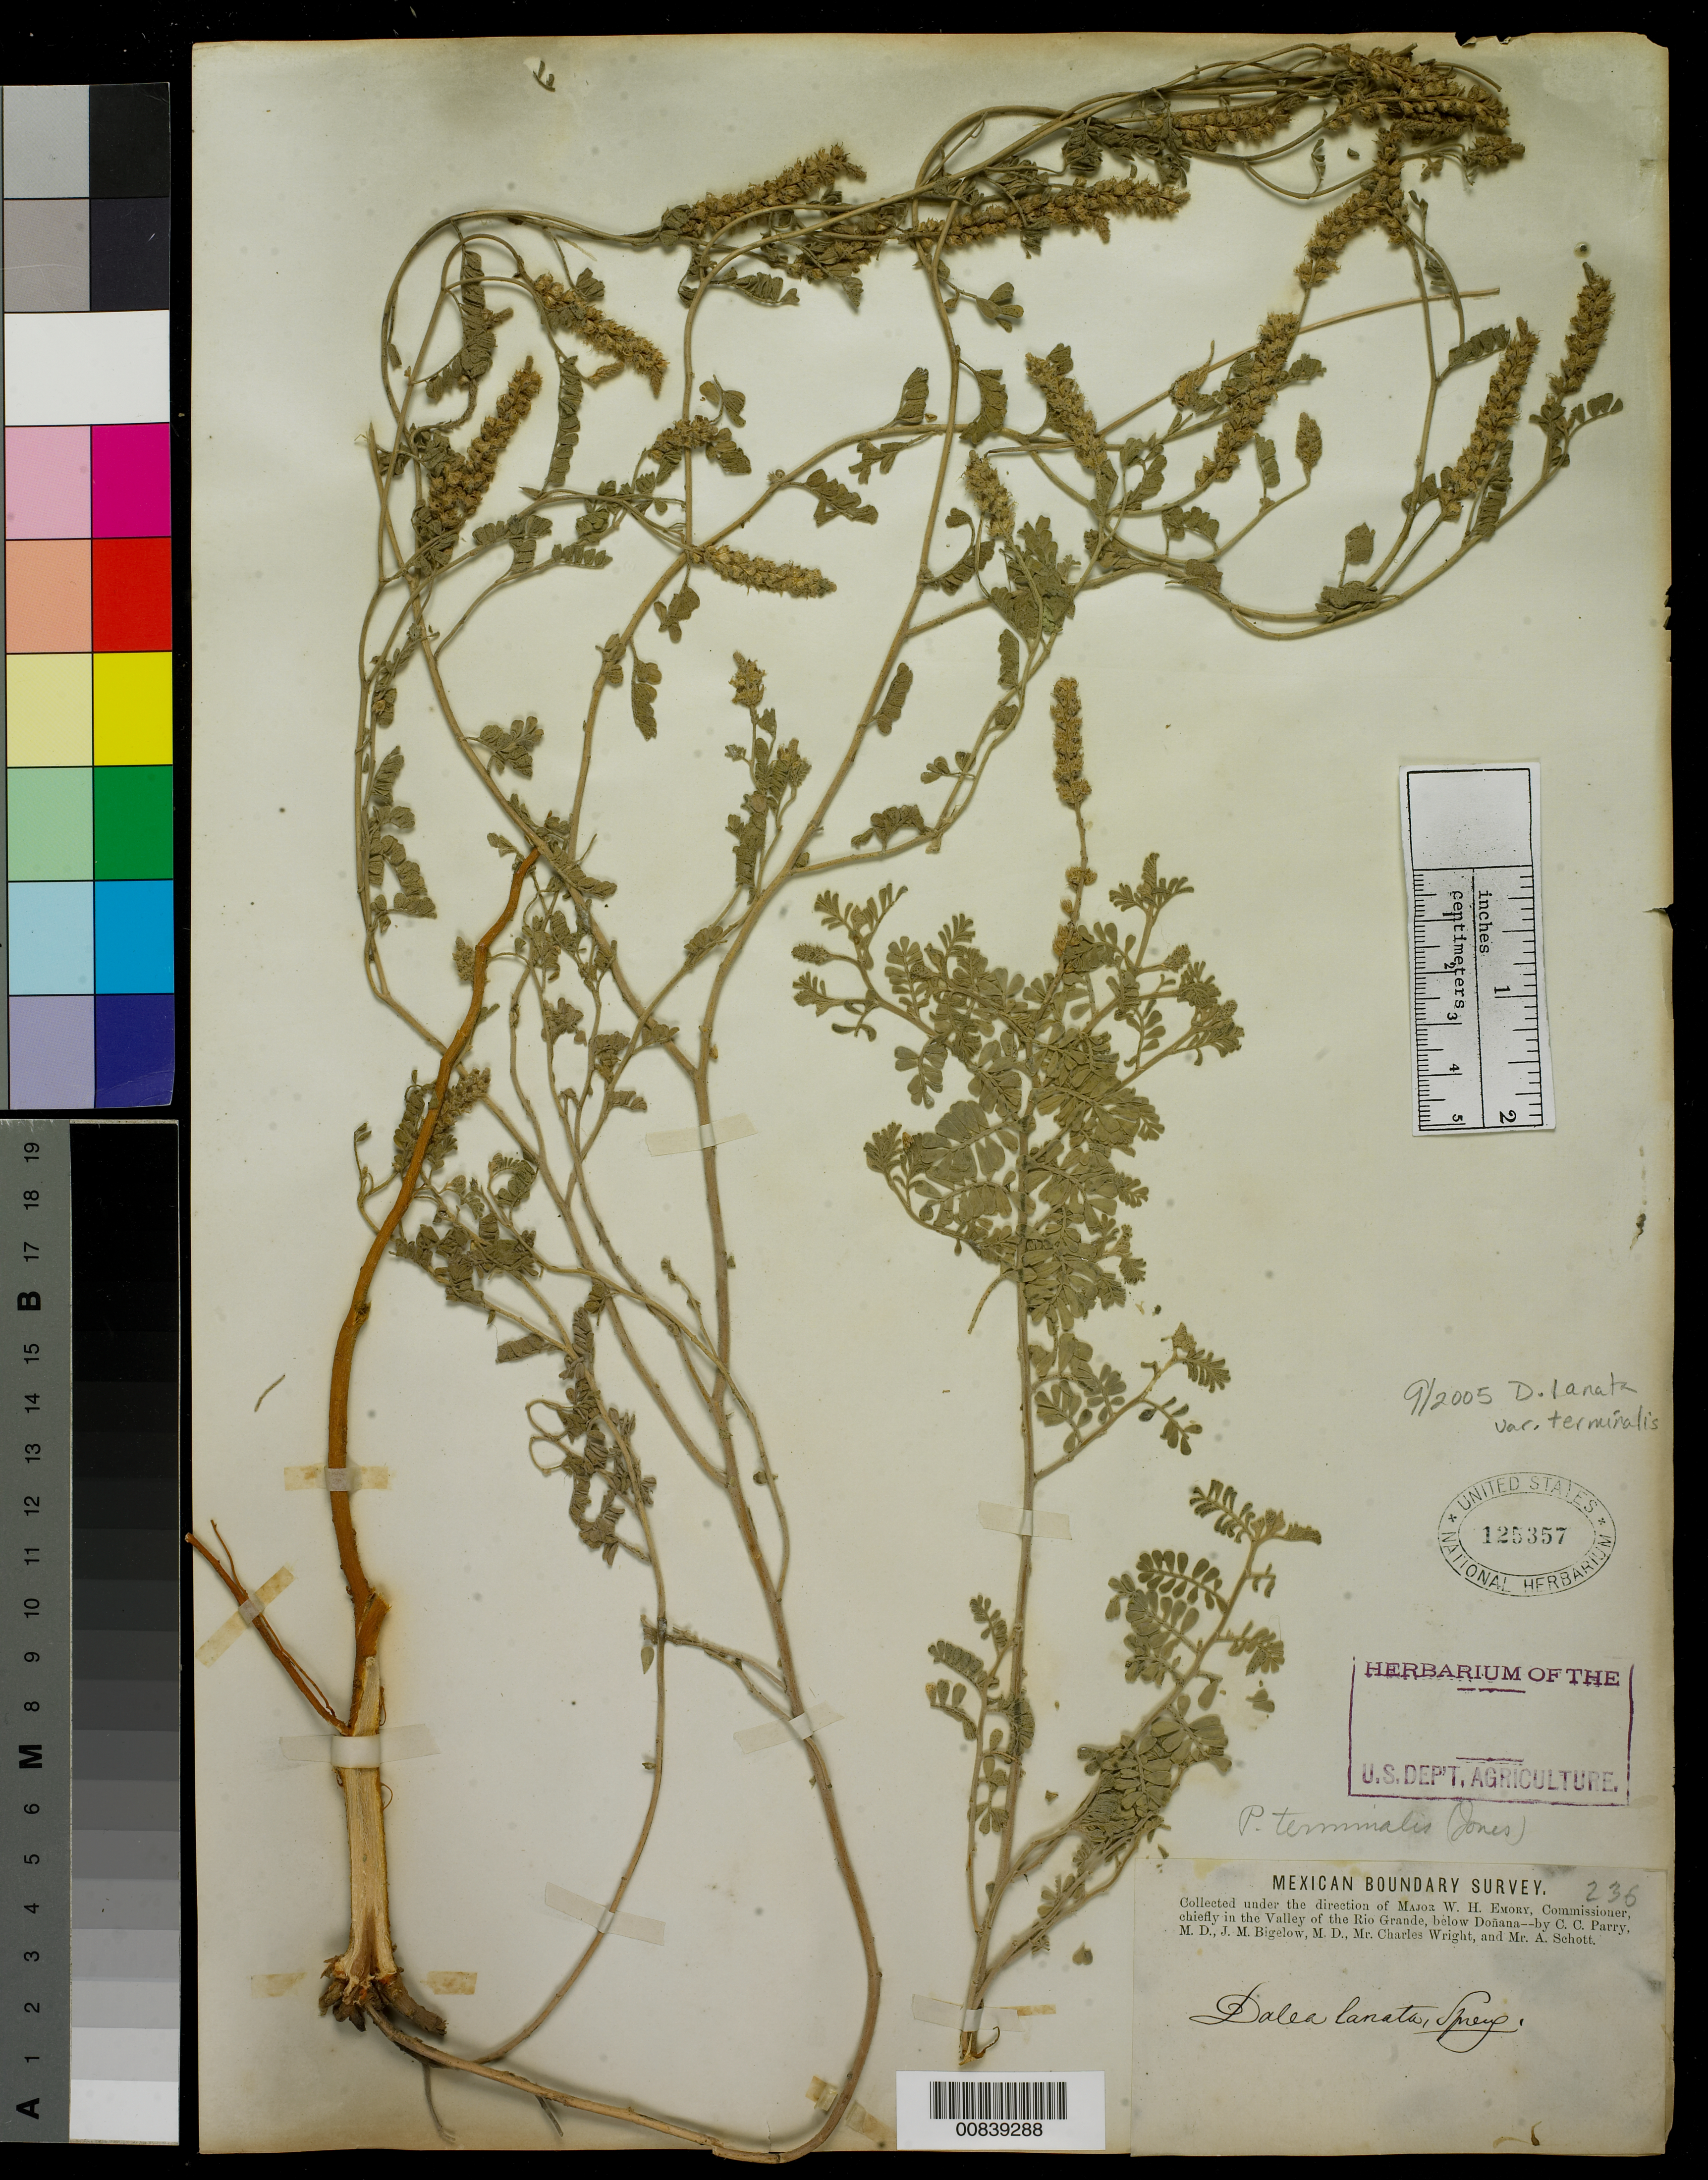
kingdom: Plantae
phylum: Tracheophyta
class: Magnoliopsida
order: Fabales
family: Fabaceae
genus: Dalea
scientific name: Dalea lanata var. terminalis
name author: (M.E. Jones) Barneby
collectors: C. C. Parry, J. M. Bigelow, C. Wright & A. C. V. Schott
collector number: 236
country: United States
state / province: New Mexico / Texas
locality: Valley of the Rio Grande, below Doñana.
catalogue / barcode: US 125357